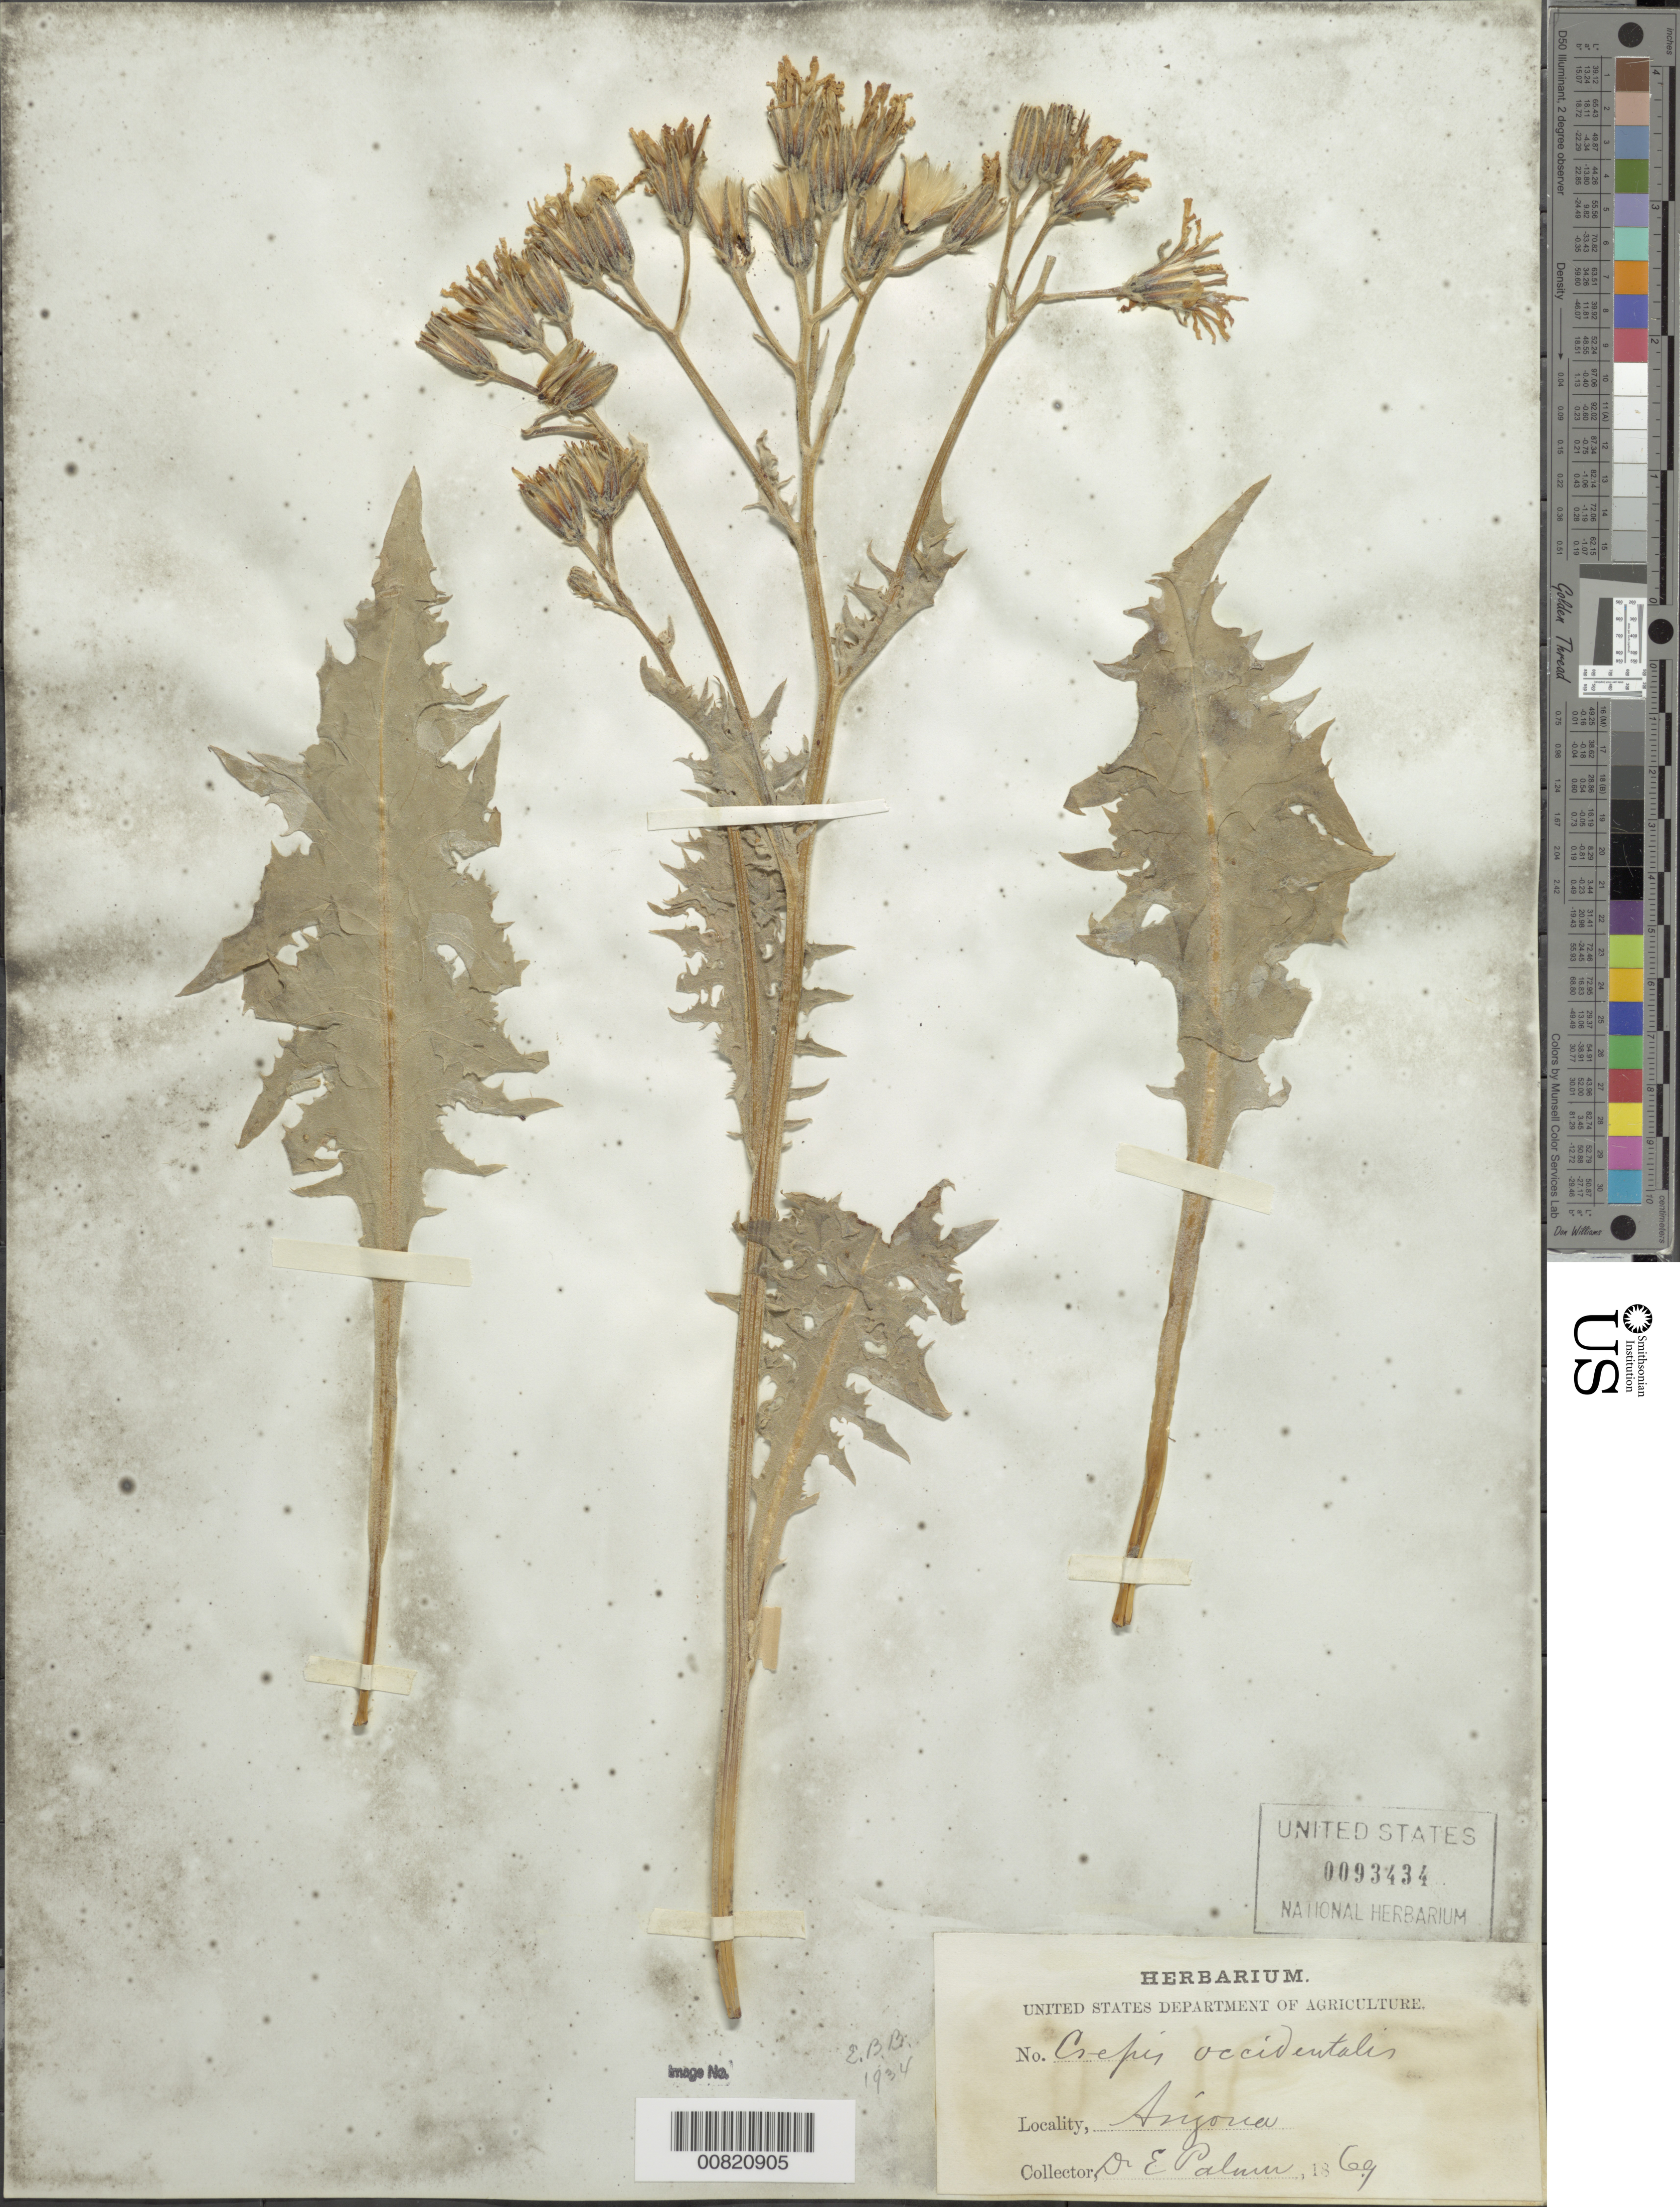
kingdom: Plantae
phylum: Tracheophyta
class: Magnoliopsida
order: Asterales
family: Asteraceae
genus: Crepis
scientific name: Crepis occidentalis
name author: Nutt.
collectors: E. Palmer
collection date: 1869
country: United States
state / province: Arizona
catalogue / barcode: US 93434